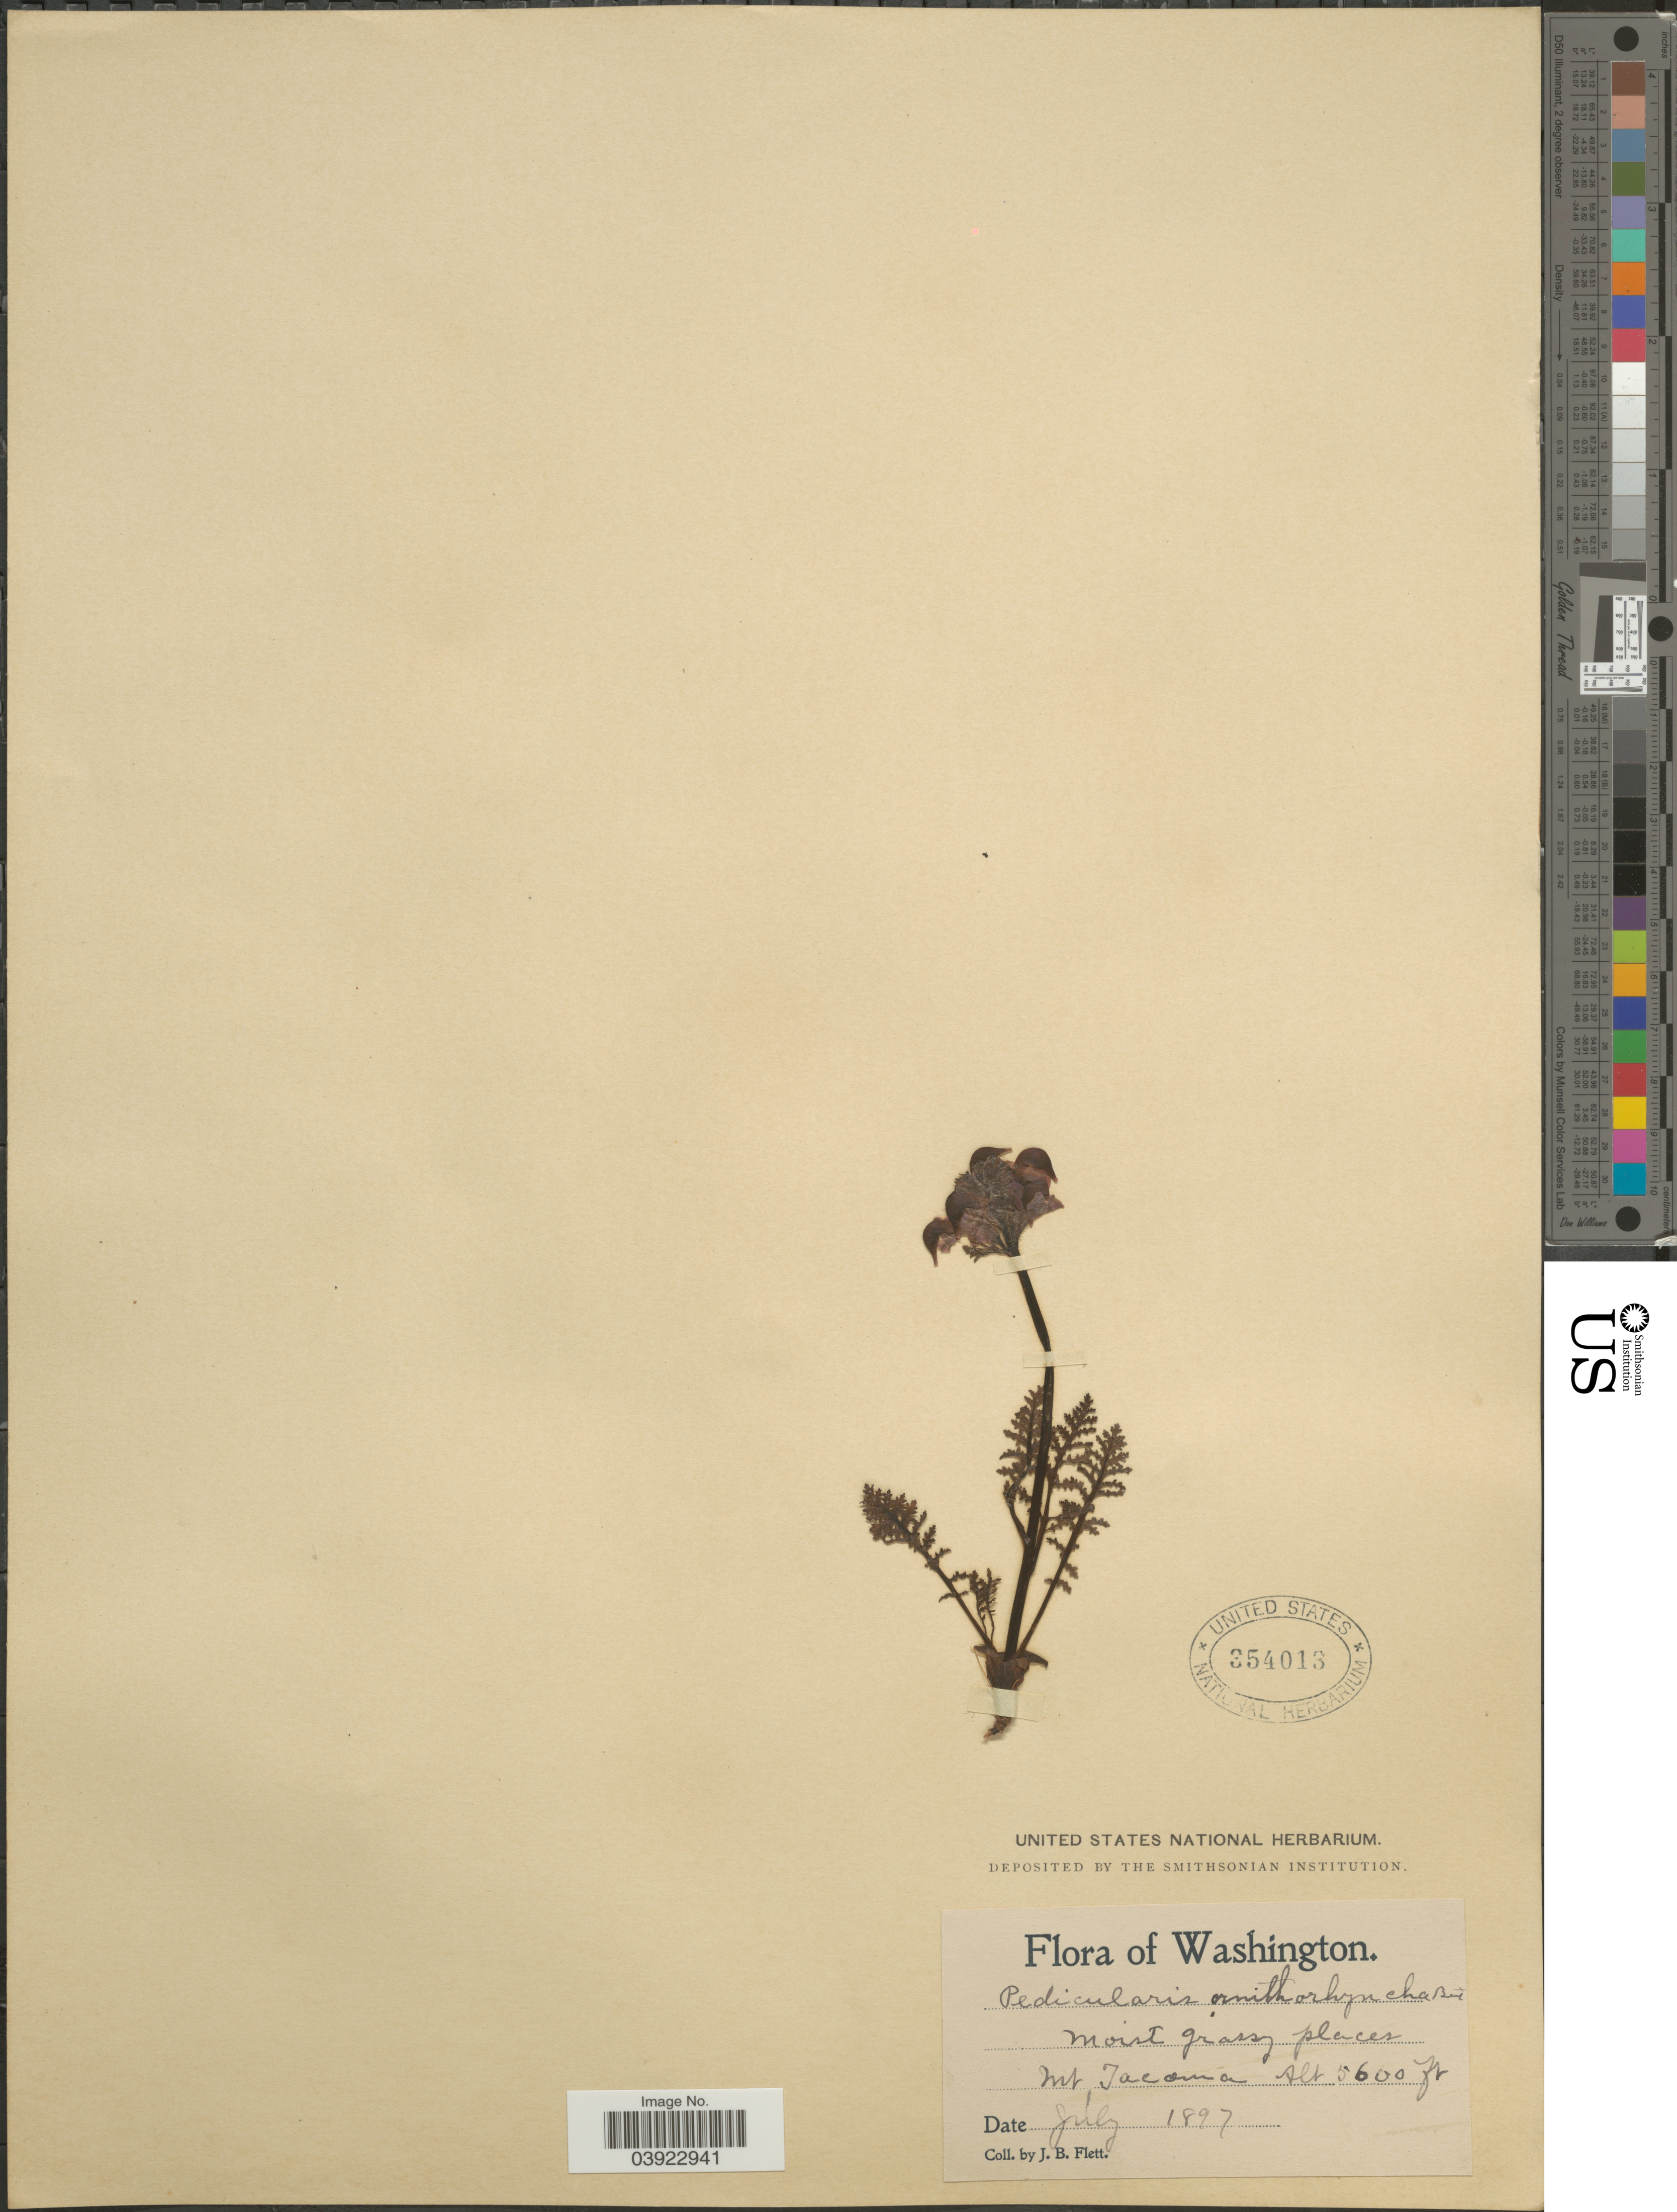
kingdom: Plantae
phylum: Tracheophyta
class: Magnoliopsida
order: Lamiales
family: Orobanchaceae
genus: Pedicularis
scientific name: Pedicularis ornithorhyncha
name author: Benth.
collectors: J. Flett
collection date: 1897-07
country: United States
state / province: Washington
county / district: Pierce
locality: Mt. Tacoma.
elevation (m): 1707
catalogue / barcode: US 354013